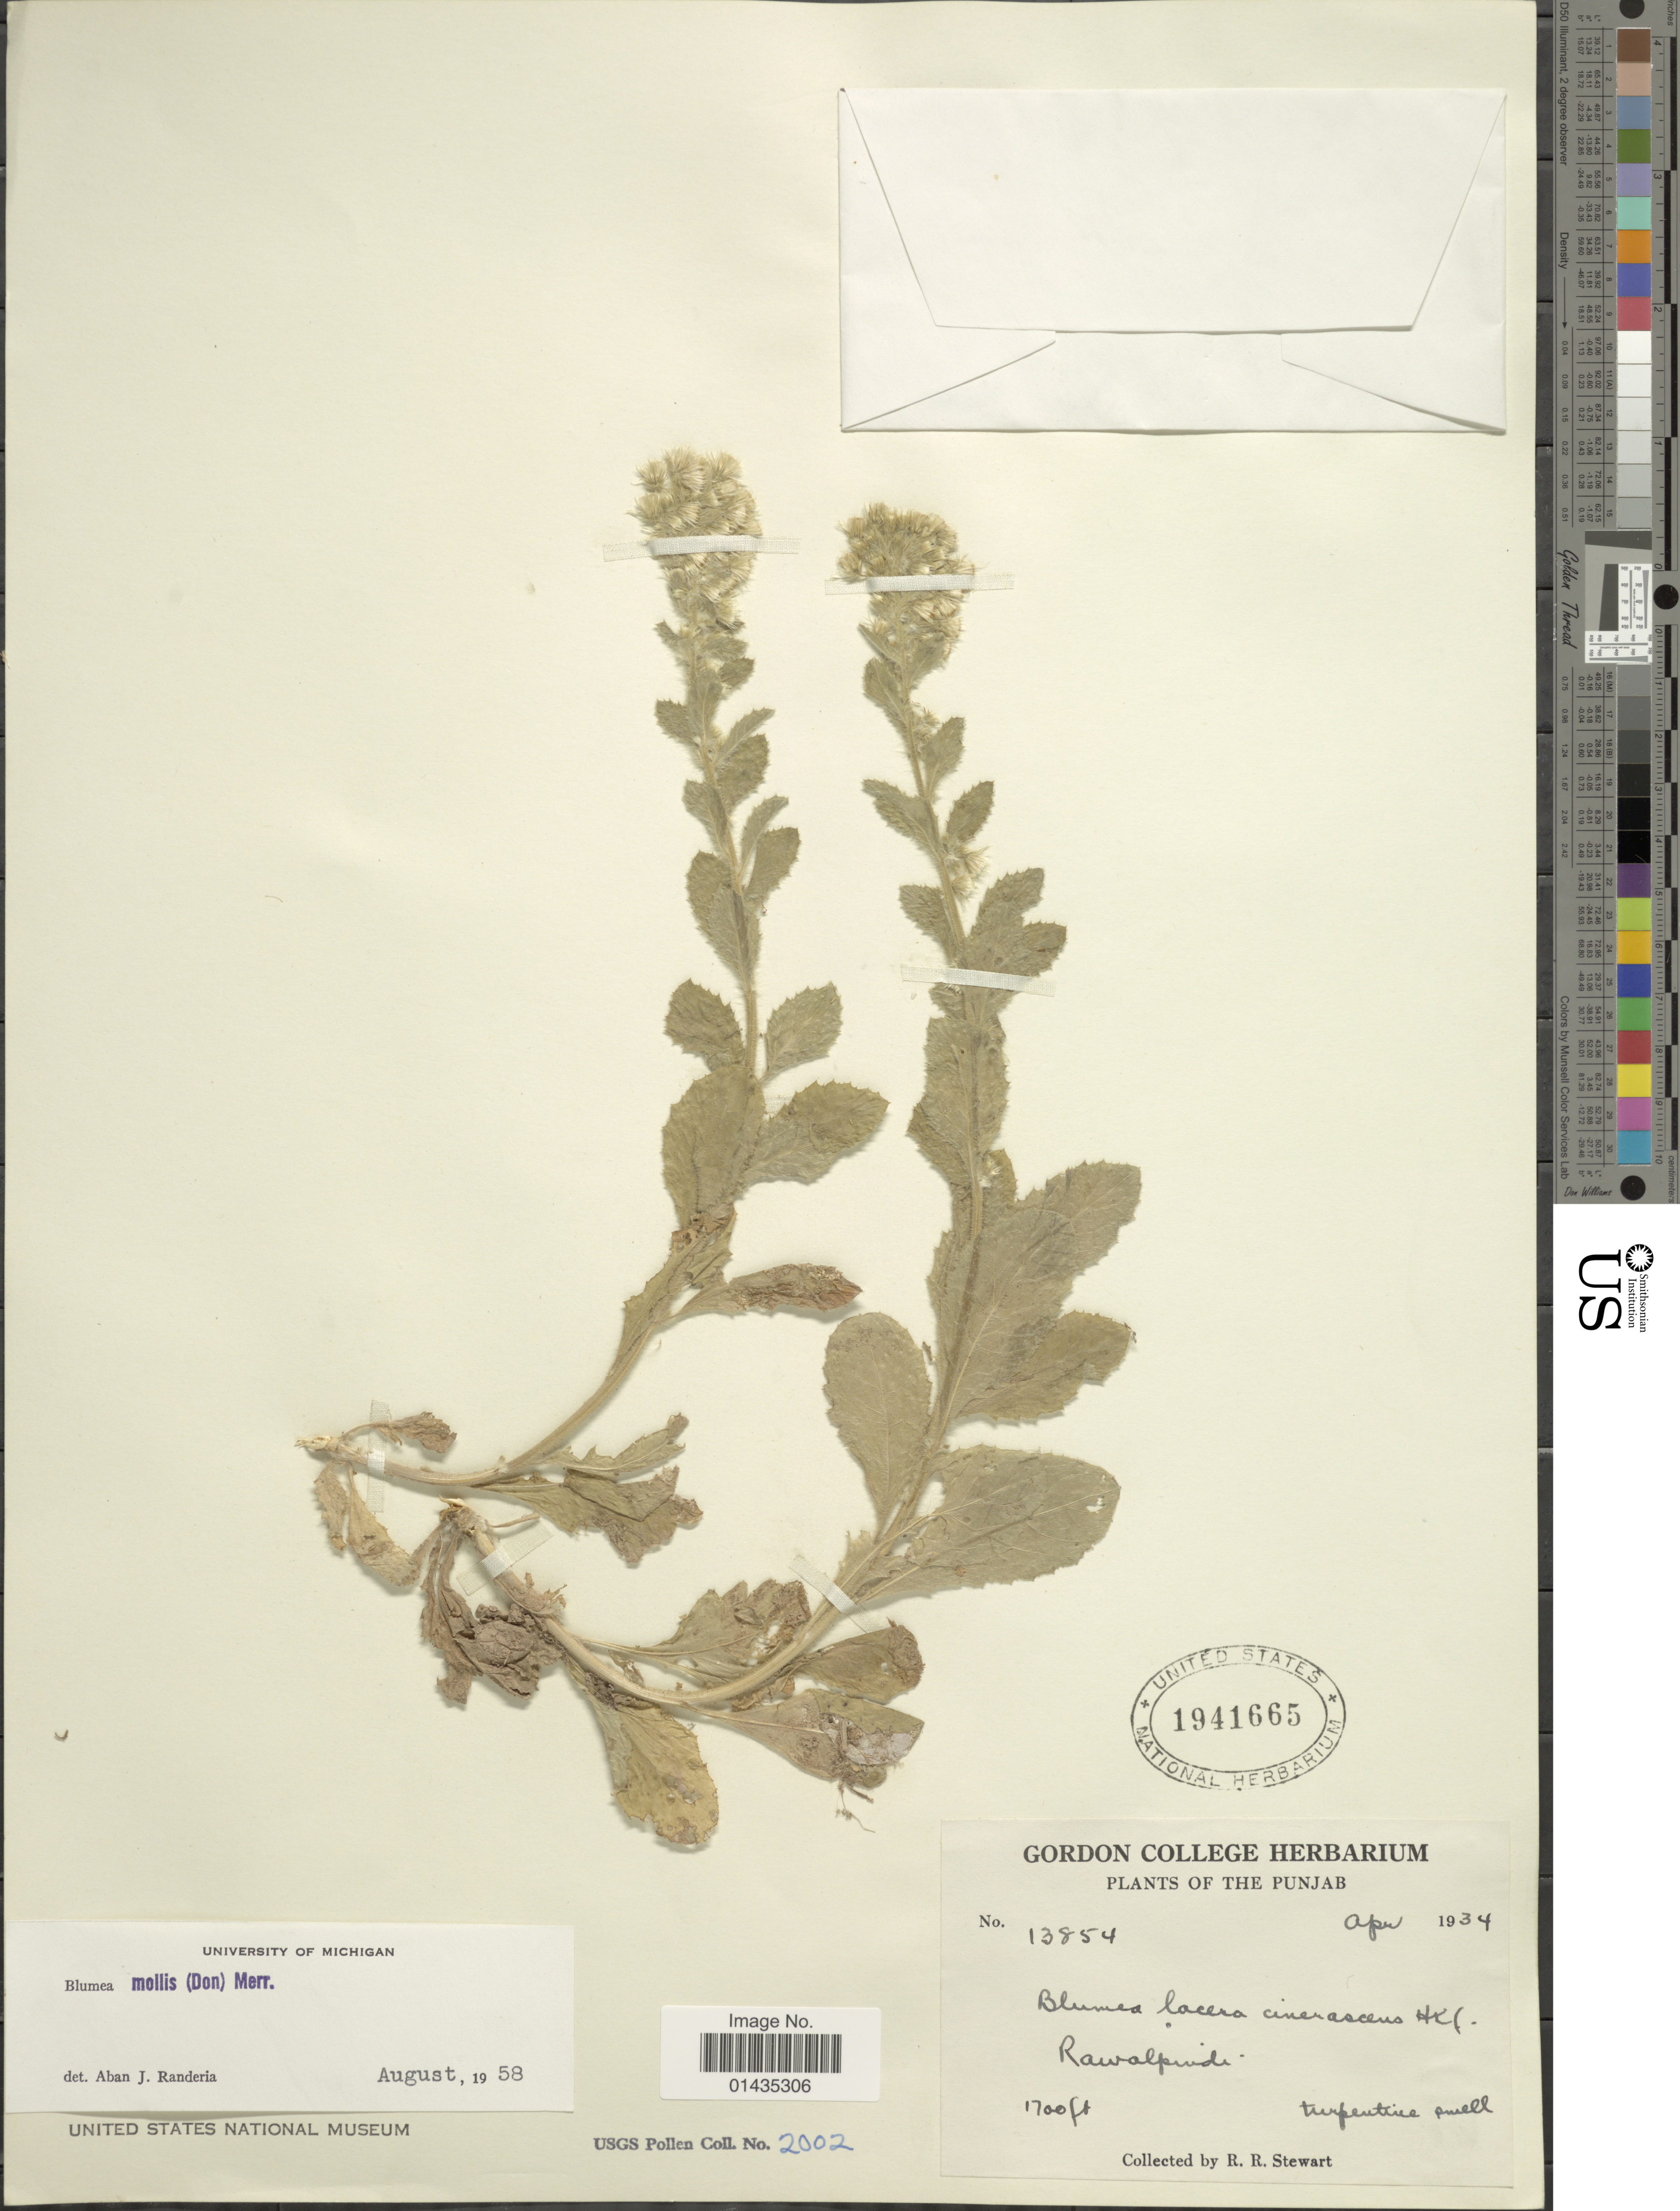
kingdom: Plantae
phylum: Tracheophyta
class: Magnoliopsida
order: Asterales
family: Asteraceae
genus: Blumea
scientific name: Blumea mollis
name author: (D. Don) Merr.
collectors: R. R. Stewart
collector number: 13854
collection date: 1934-04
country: India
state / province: Punjab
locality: Rawalpinde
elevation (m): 518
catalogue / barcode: US 1941665